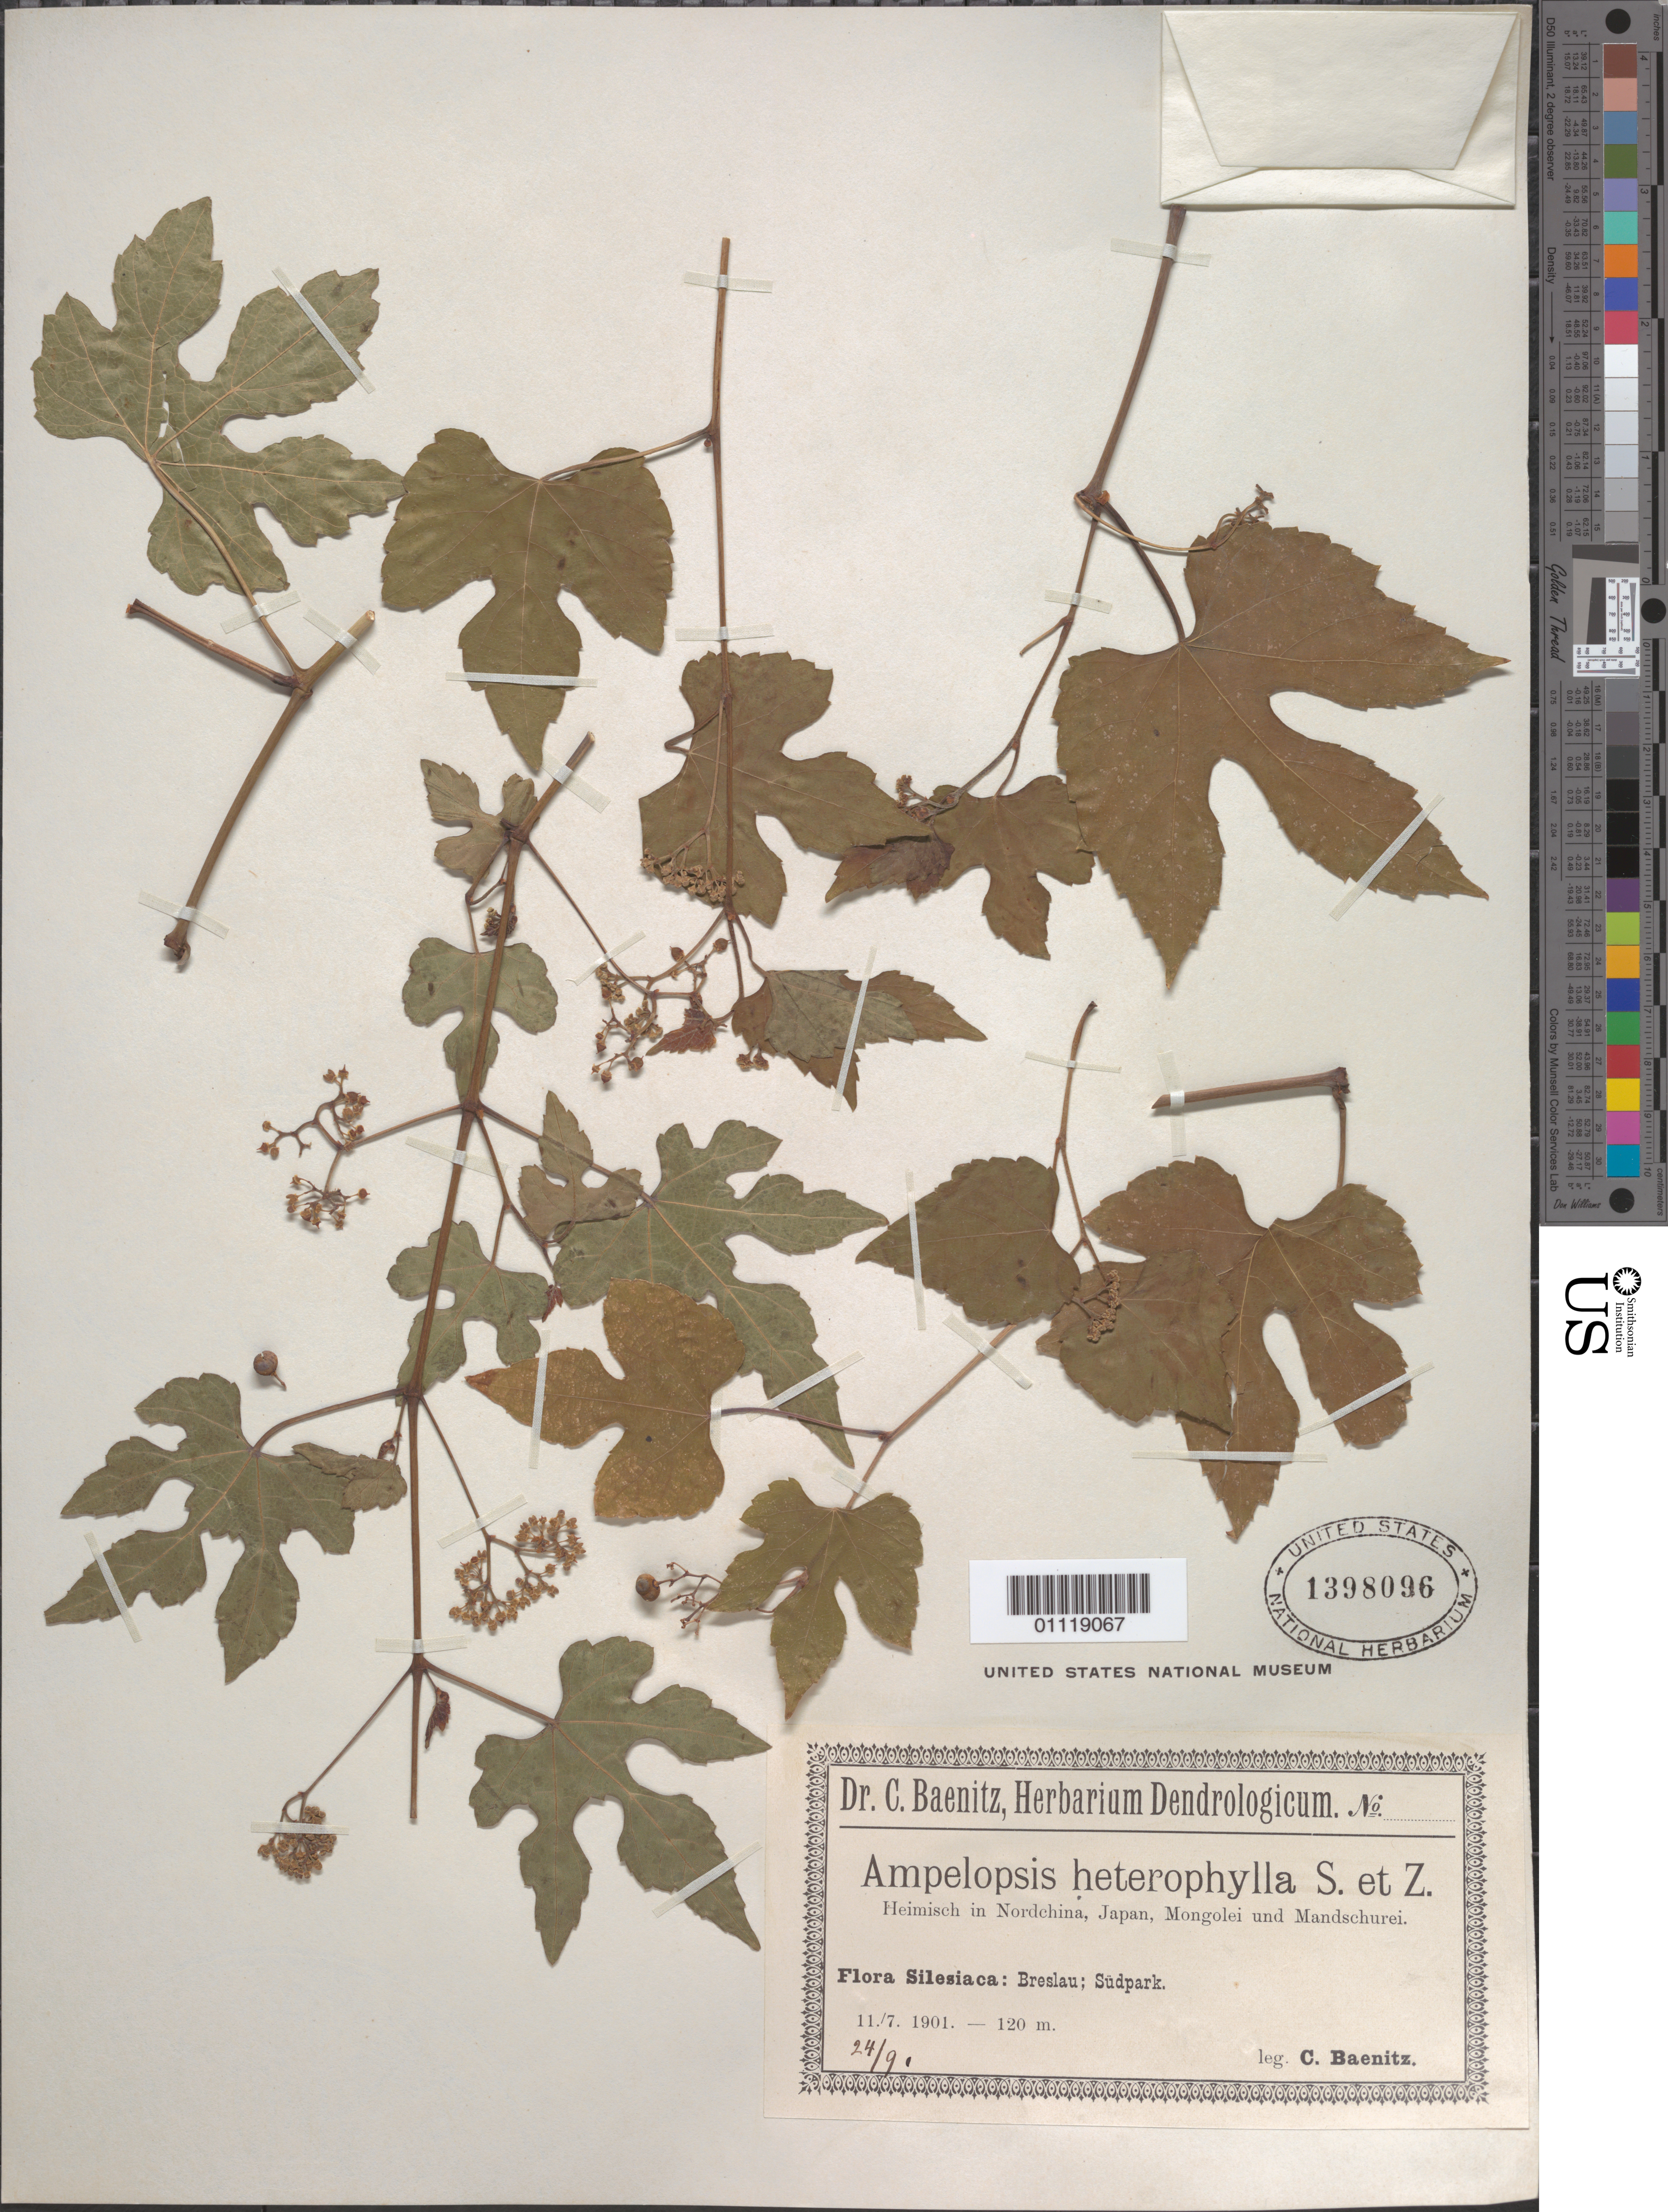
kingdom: Plantae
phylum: Tracheophyta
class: Magnoliopsida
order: Vitales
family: Vitaceae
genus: Ampelopsis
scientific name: Ampelopsis glandulosa var. heterophylla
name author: (Thunb.) Momiy.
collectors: C. G. Baenitz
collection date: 1901-07-11/1901-09-24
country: Poland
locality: Flora Silesiaca: Breslau; Sudpark. Heimisch im [native to] Nordchina, Mongolei und Mandschurei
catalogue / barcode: US 1398096